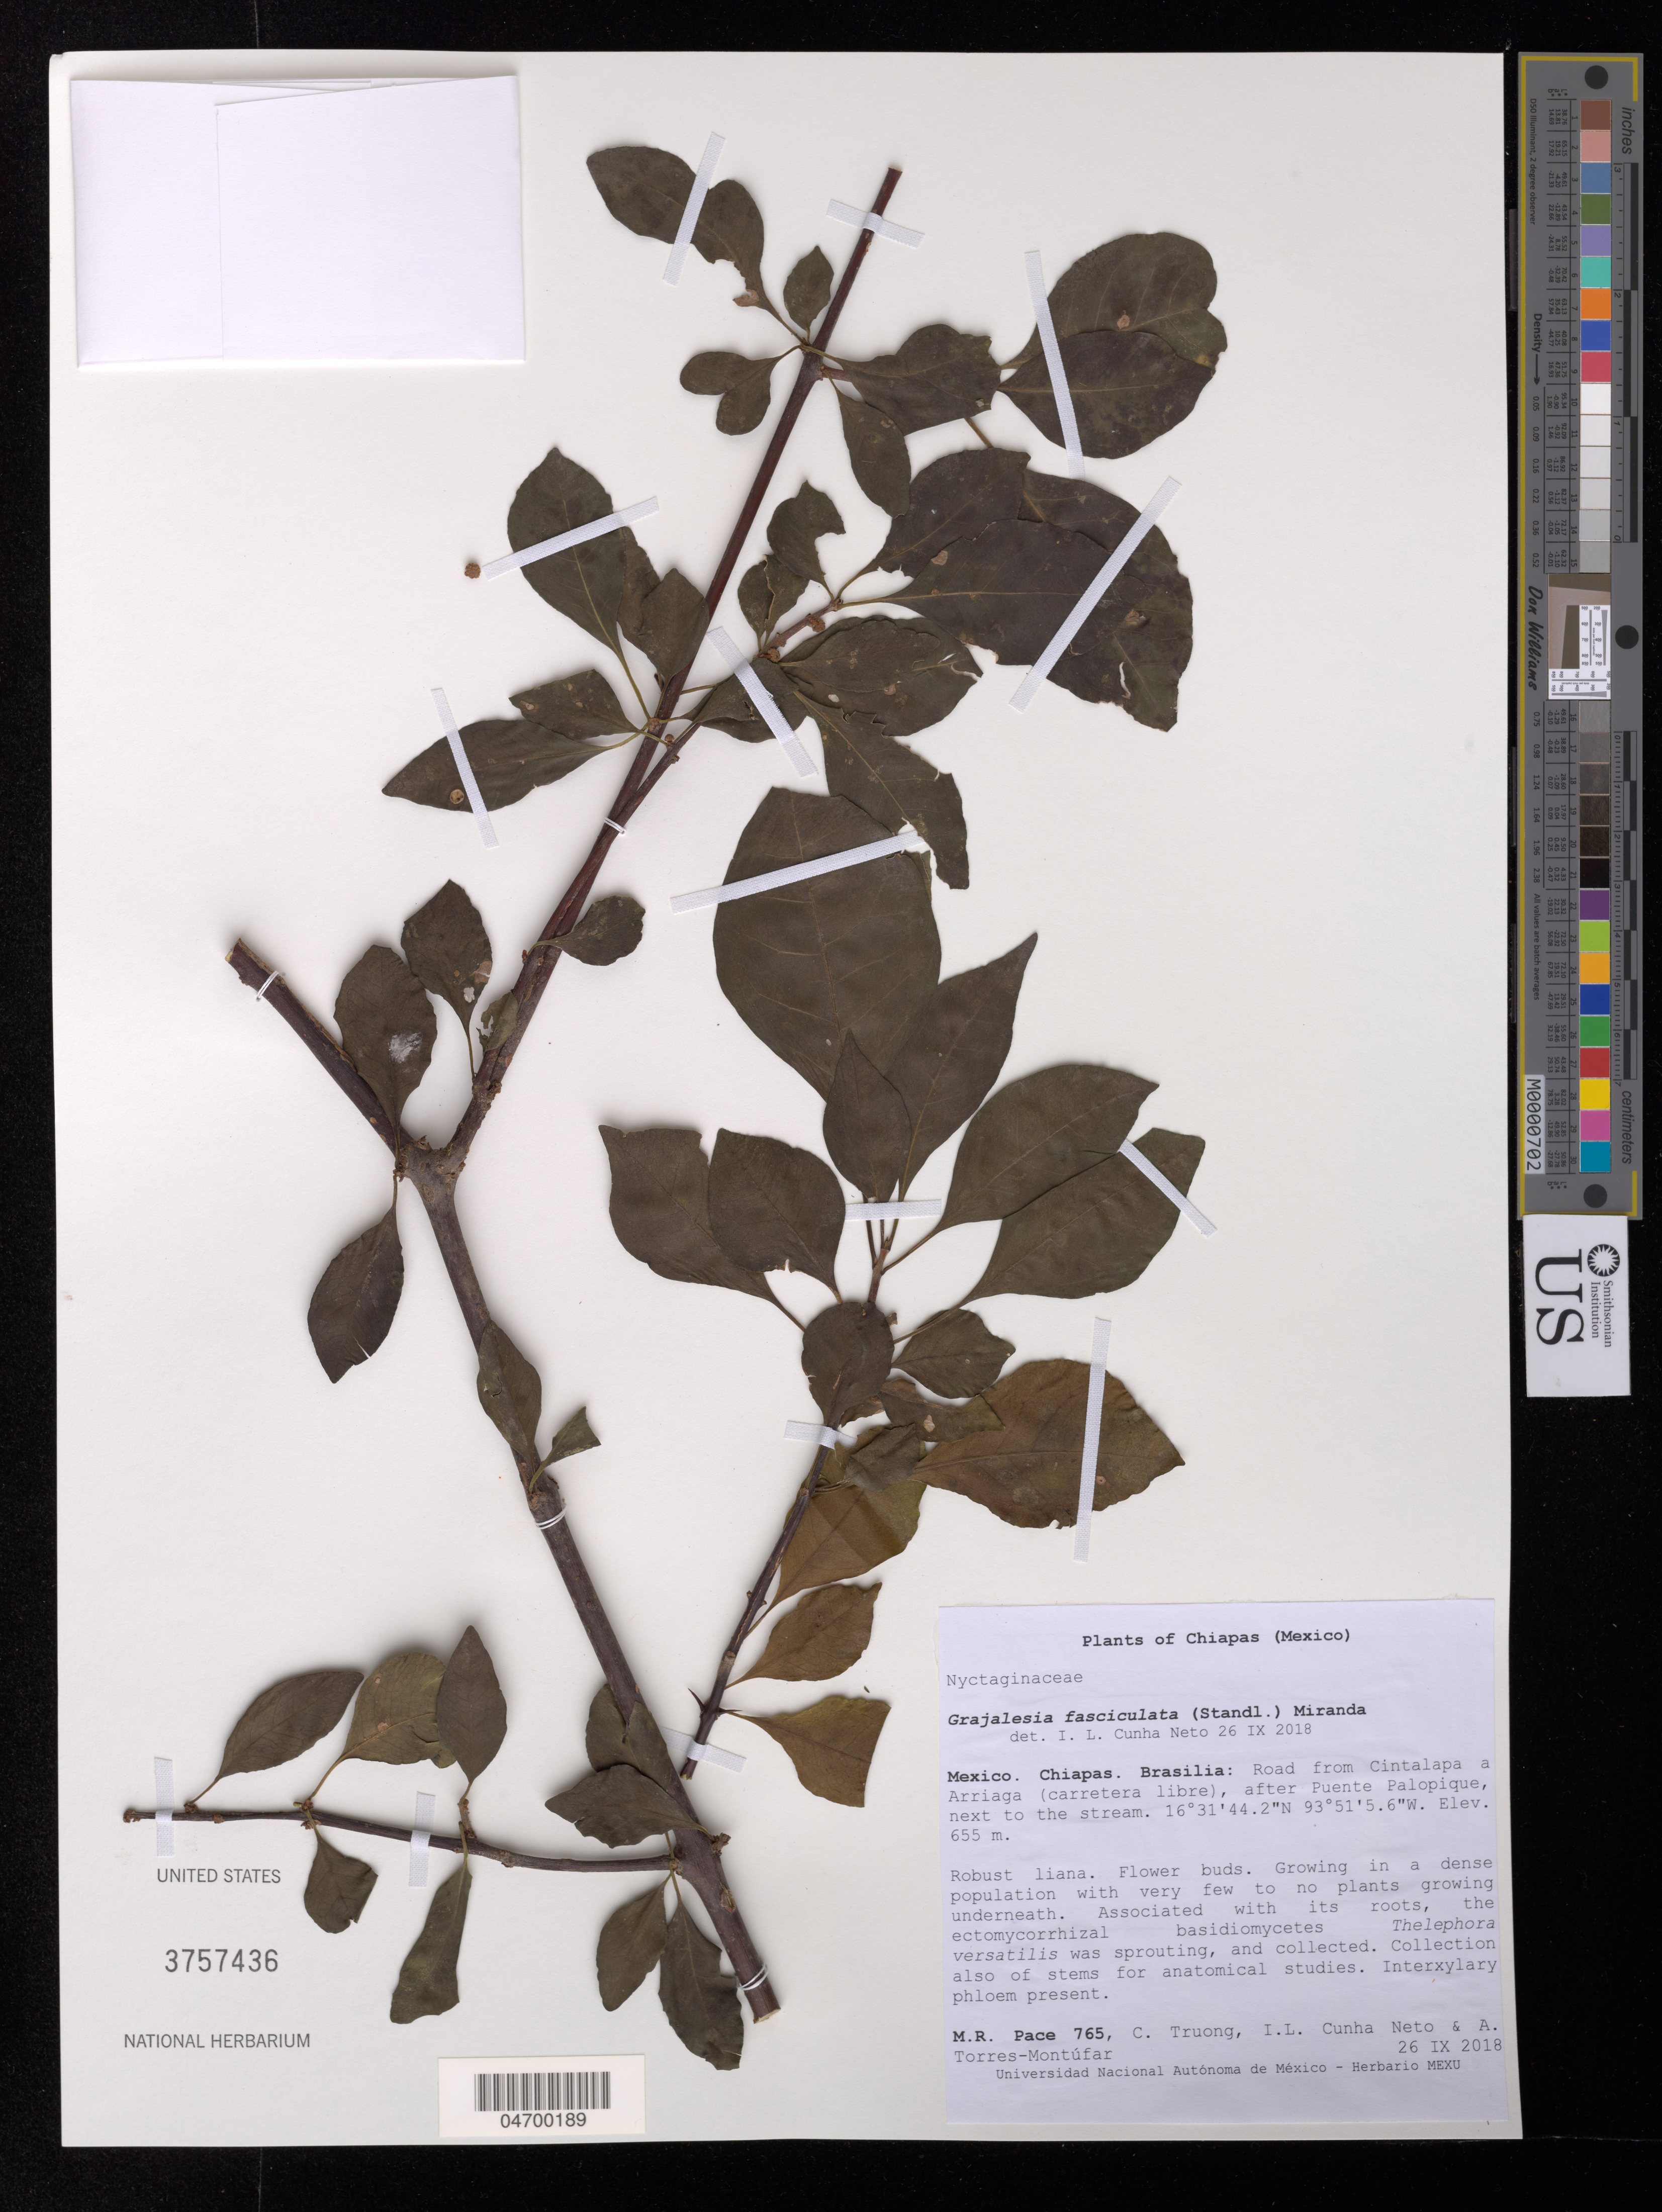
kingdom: Plantae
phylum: Tracheophyta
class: Magnoliopsida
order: Caryophyllales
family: Nyctaginaceae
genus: Grajalesia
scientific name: Grajalesia fasciculata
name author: (Standl.) Miranda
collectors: M. R. Pace, C. Truong, I. L. Cunha Neto & A. Torres-Montúfar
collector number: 765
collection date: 2018-09-26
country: Mexico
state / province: Chiapas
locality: Brasilia: Road from Cintalapa a Arriaga (carretera libre), after Puente Palopique, next to the stream.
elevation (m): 655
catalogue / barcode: US 3757436